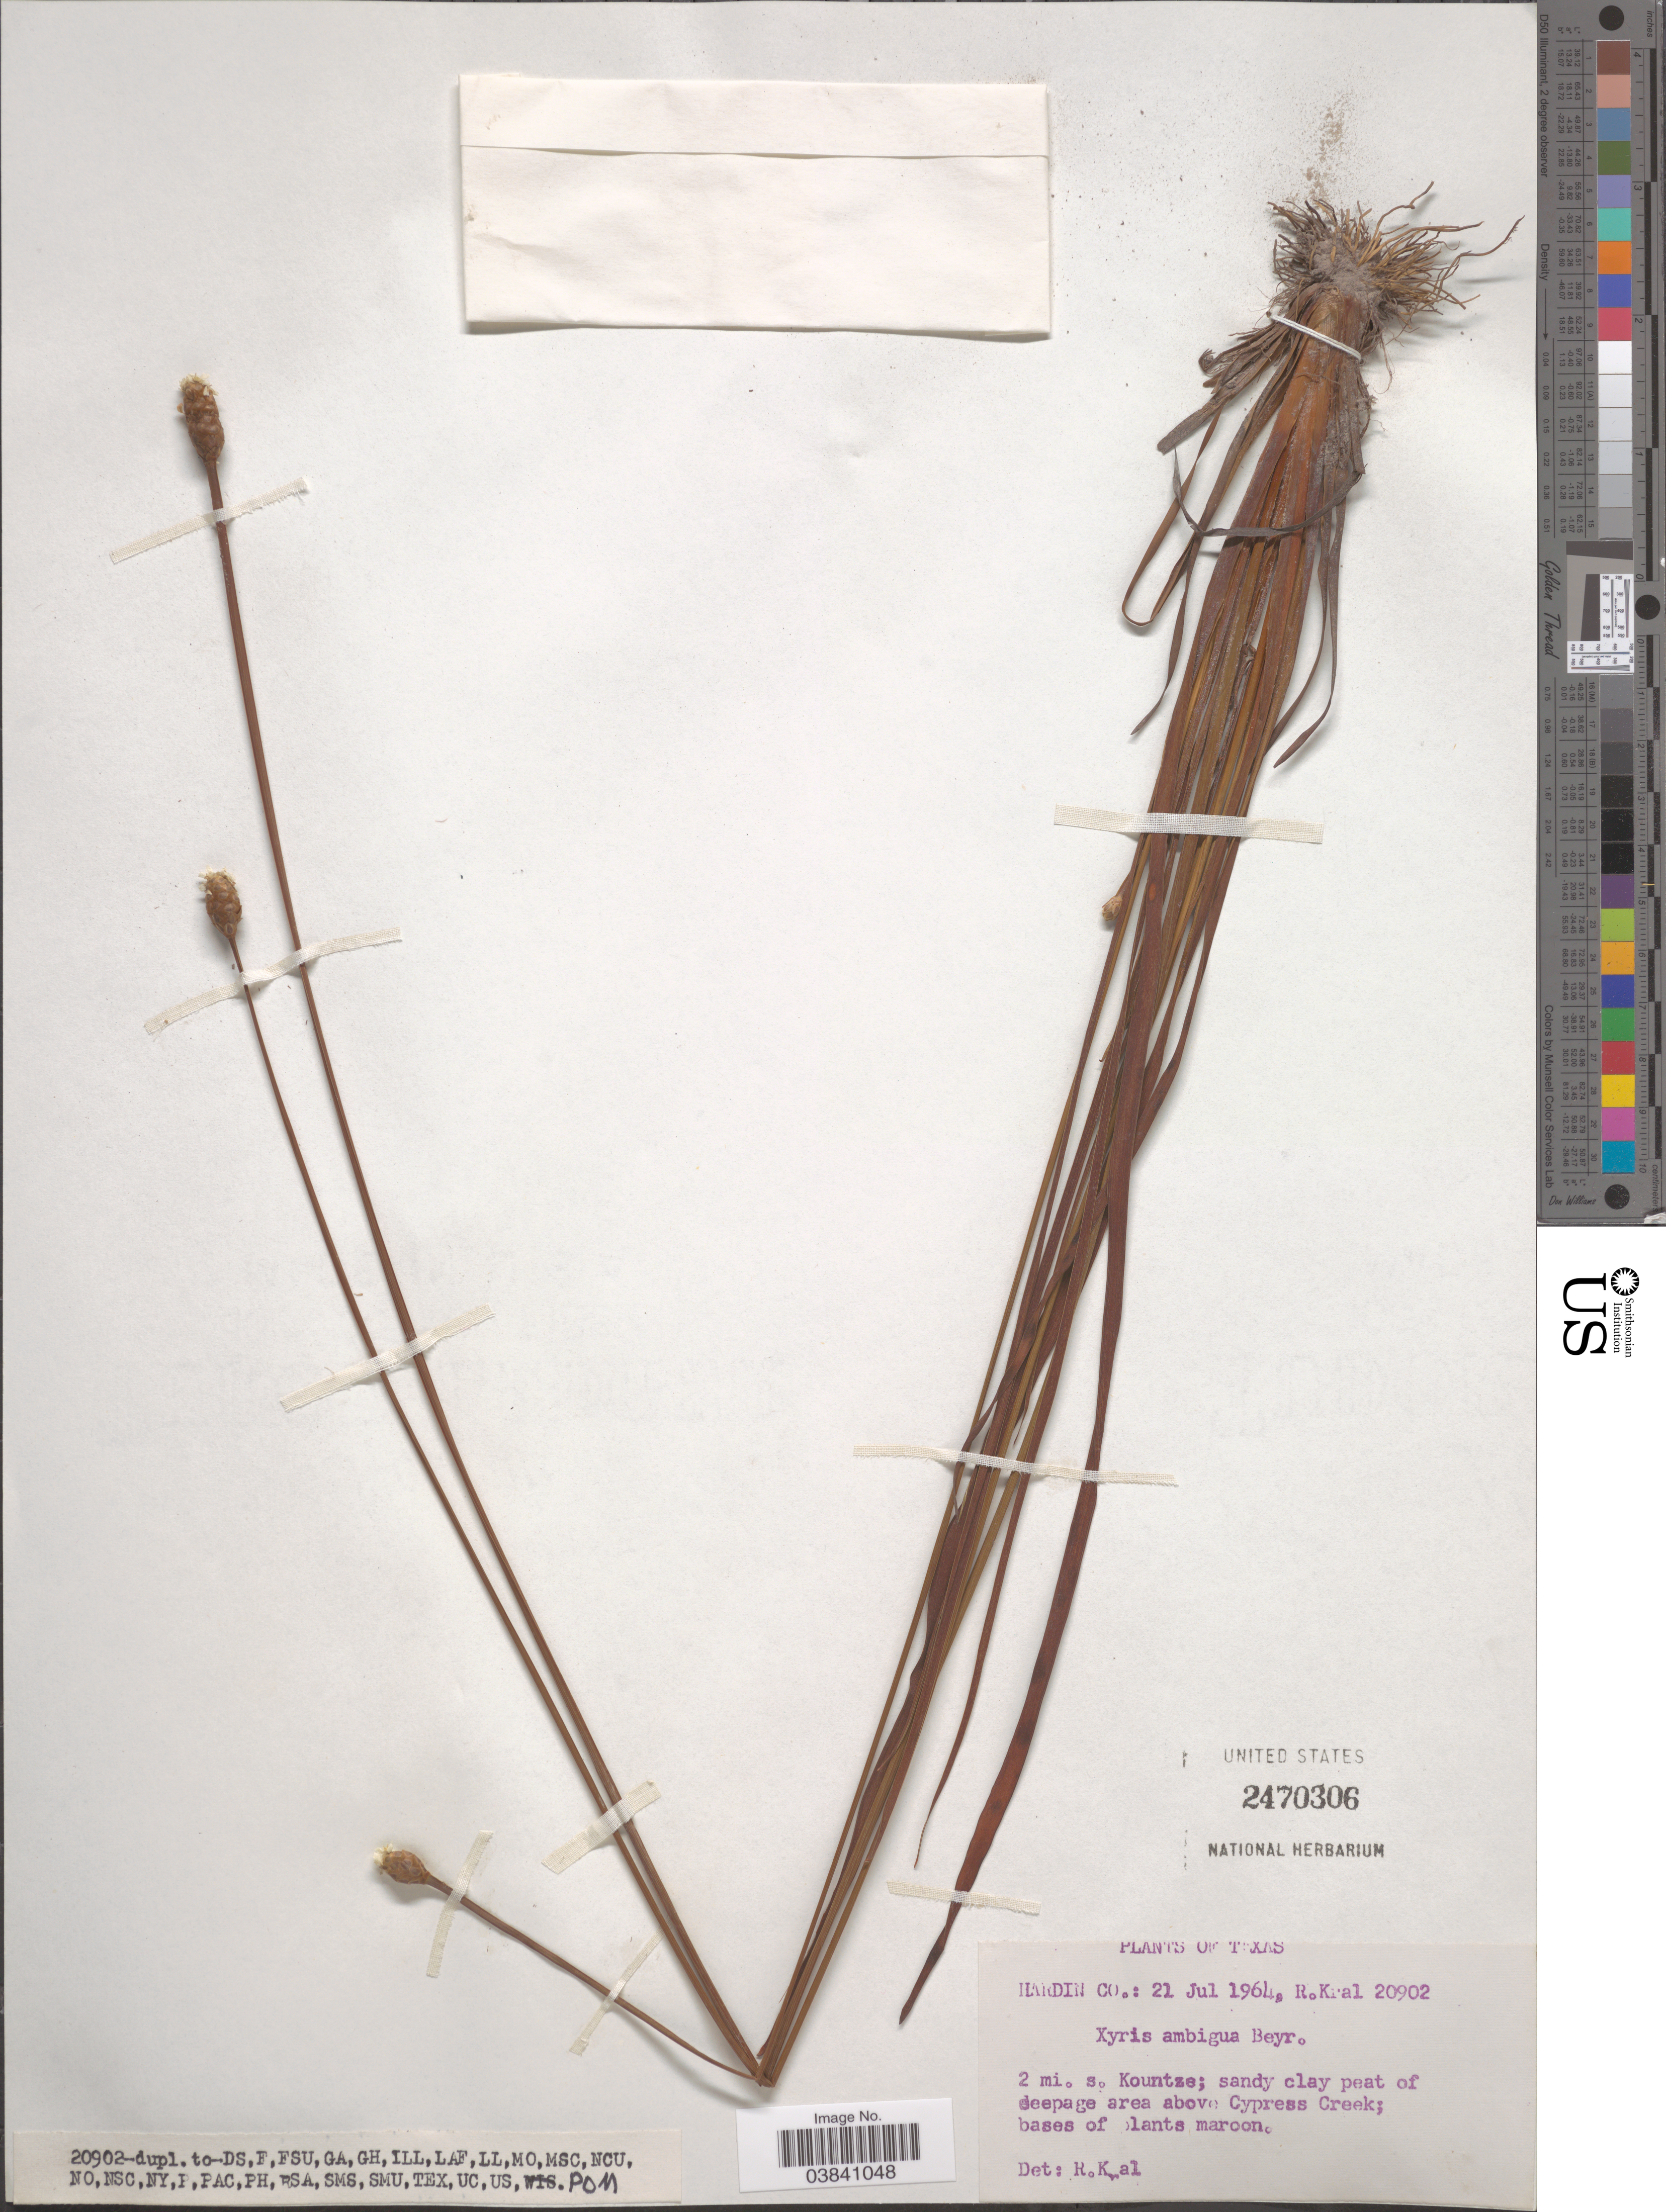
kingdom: Plantae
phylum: Tracheophyta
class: Liliopsida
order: Poales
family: Xyridaceae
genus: Xyris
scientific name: Xyris ambigua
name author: Beyr. ex Kunth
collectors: R. Kral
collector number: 20902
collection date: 1964-07-21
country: United States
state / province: Texas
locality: Hardin Co. 2 mi. s. Kountze; area above Cypress Creek.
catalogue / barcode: US 2470306